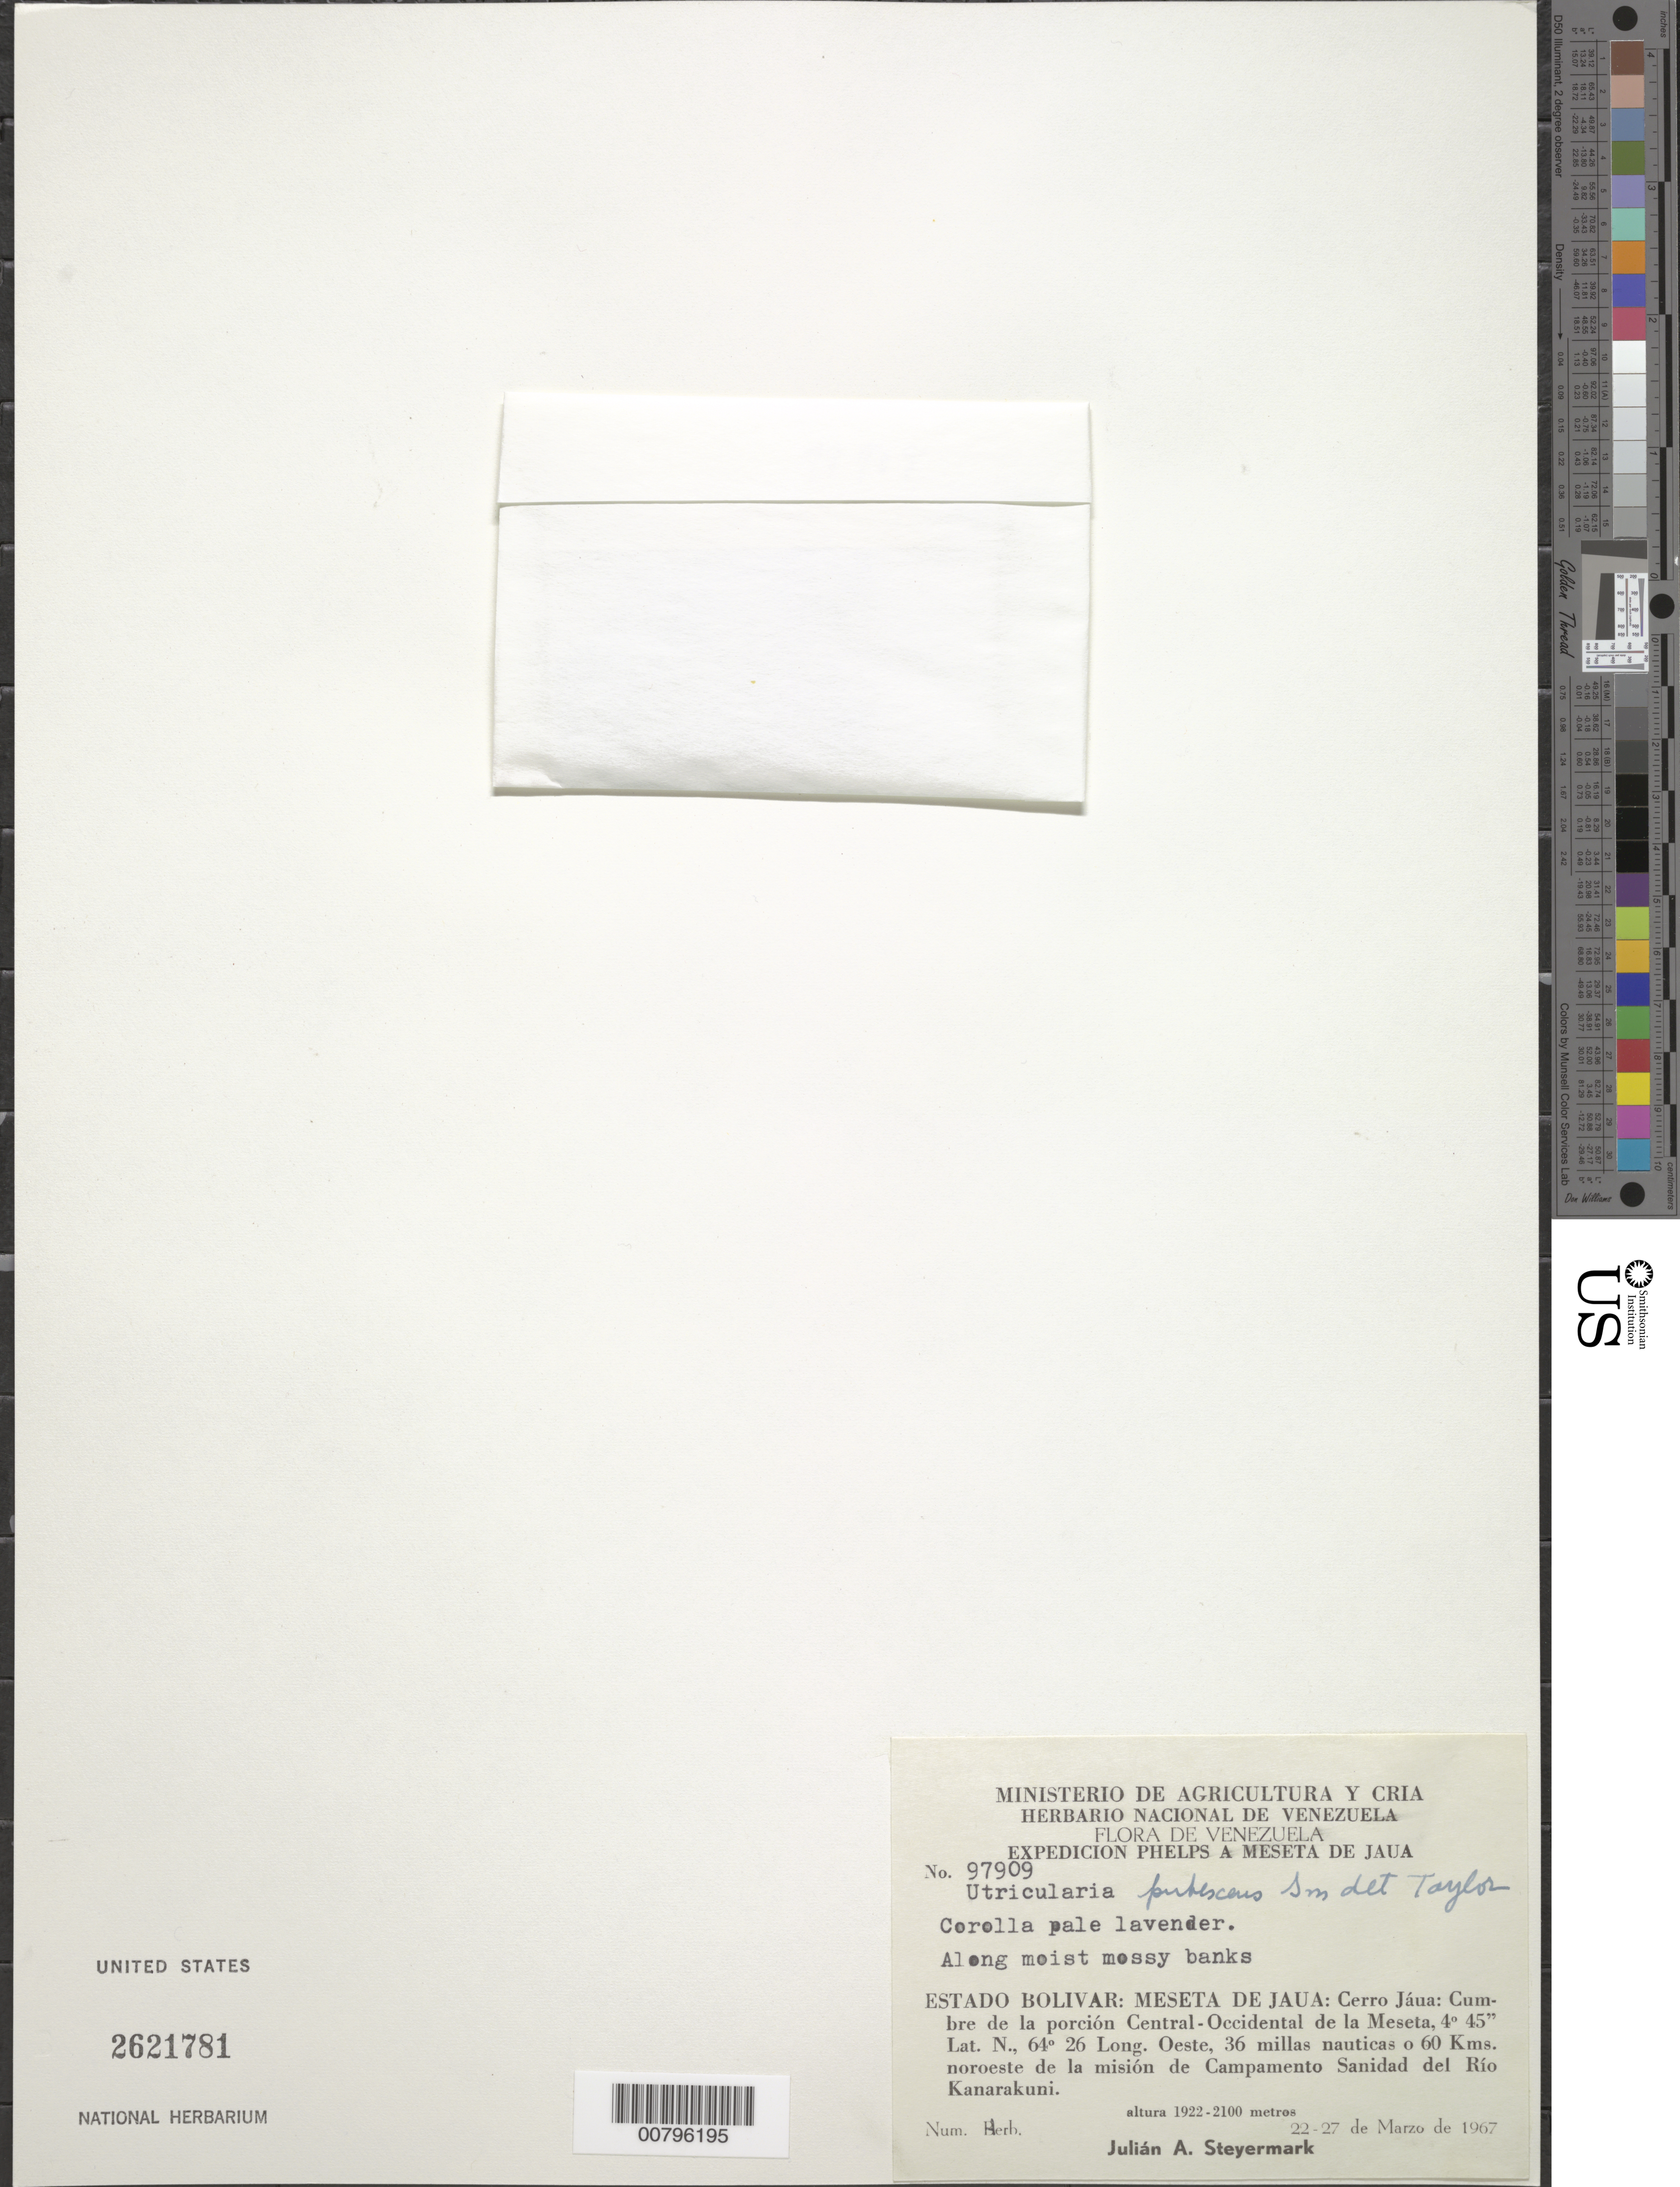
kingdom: Plantae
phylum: Tracheophyta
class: Magnoliopsida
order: Lamiales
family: Lentibulariaceae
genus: Utricularia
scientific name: Utricularia pubescens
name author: Sm.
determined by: Taylor, P.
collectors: J. Steyermark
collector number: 97909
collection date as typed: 22-Mar-67 to 27-Mar-67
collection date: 1967-03-22/1967-03-27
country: Venezuela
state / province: Bolívar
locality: Meseta del Jaua: Cerro Jáua, cumbre de la porcion Central-Occidental de la Meseta, 36 millas nauticas o 60 km NO de la mision de Campamento Sanidad del Río Kanarakuni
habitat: Moist mossy banks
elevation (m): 1922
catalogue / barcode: US 2621781